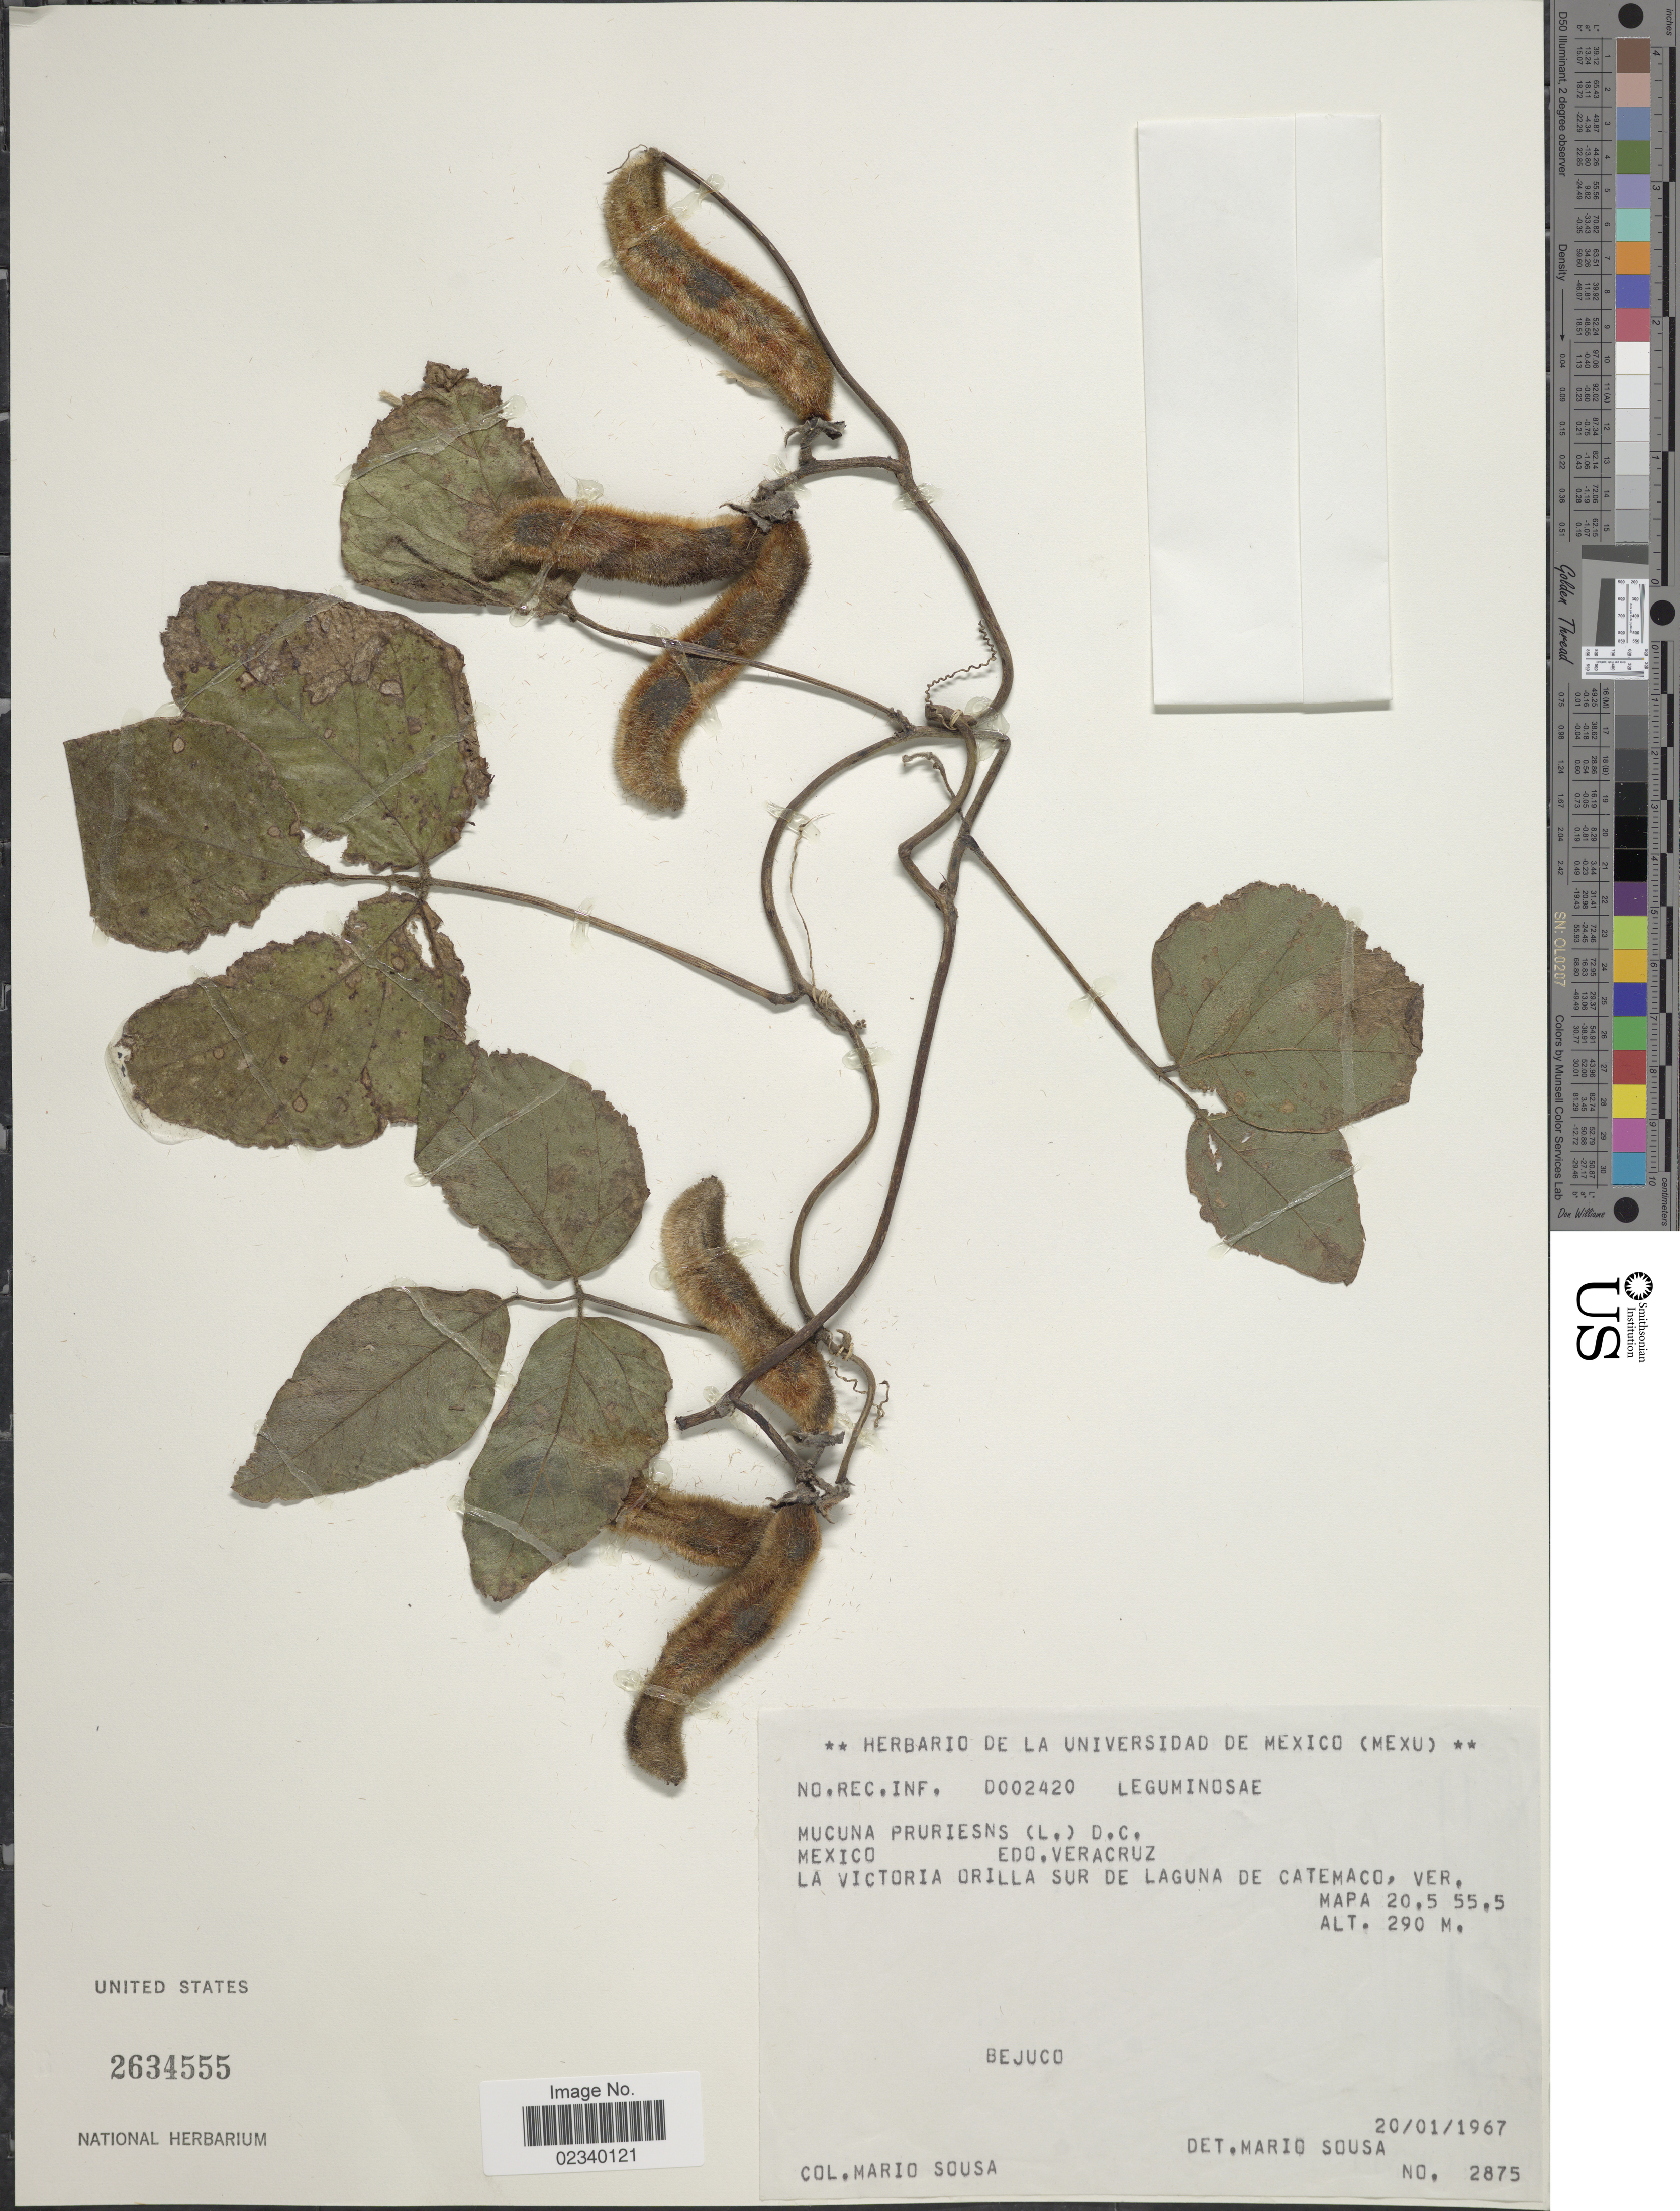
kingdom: Plantae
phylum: Tracheophyta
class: Magnoliopsida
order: Fabales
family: Fabaceae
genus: Mucuna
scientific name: Mucuna pruriens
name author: (L.) DC.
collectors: M. Sousa S.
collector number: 2875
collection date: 1967-01-20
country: Mexico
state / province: Veracruz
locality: Edo. Veracruz. La Victoria orilla sur de laguna de catemaco. Bejuco [unsure placement]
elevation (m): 290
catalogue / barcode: US 2634555